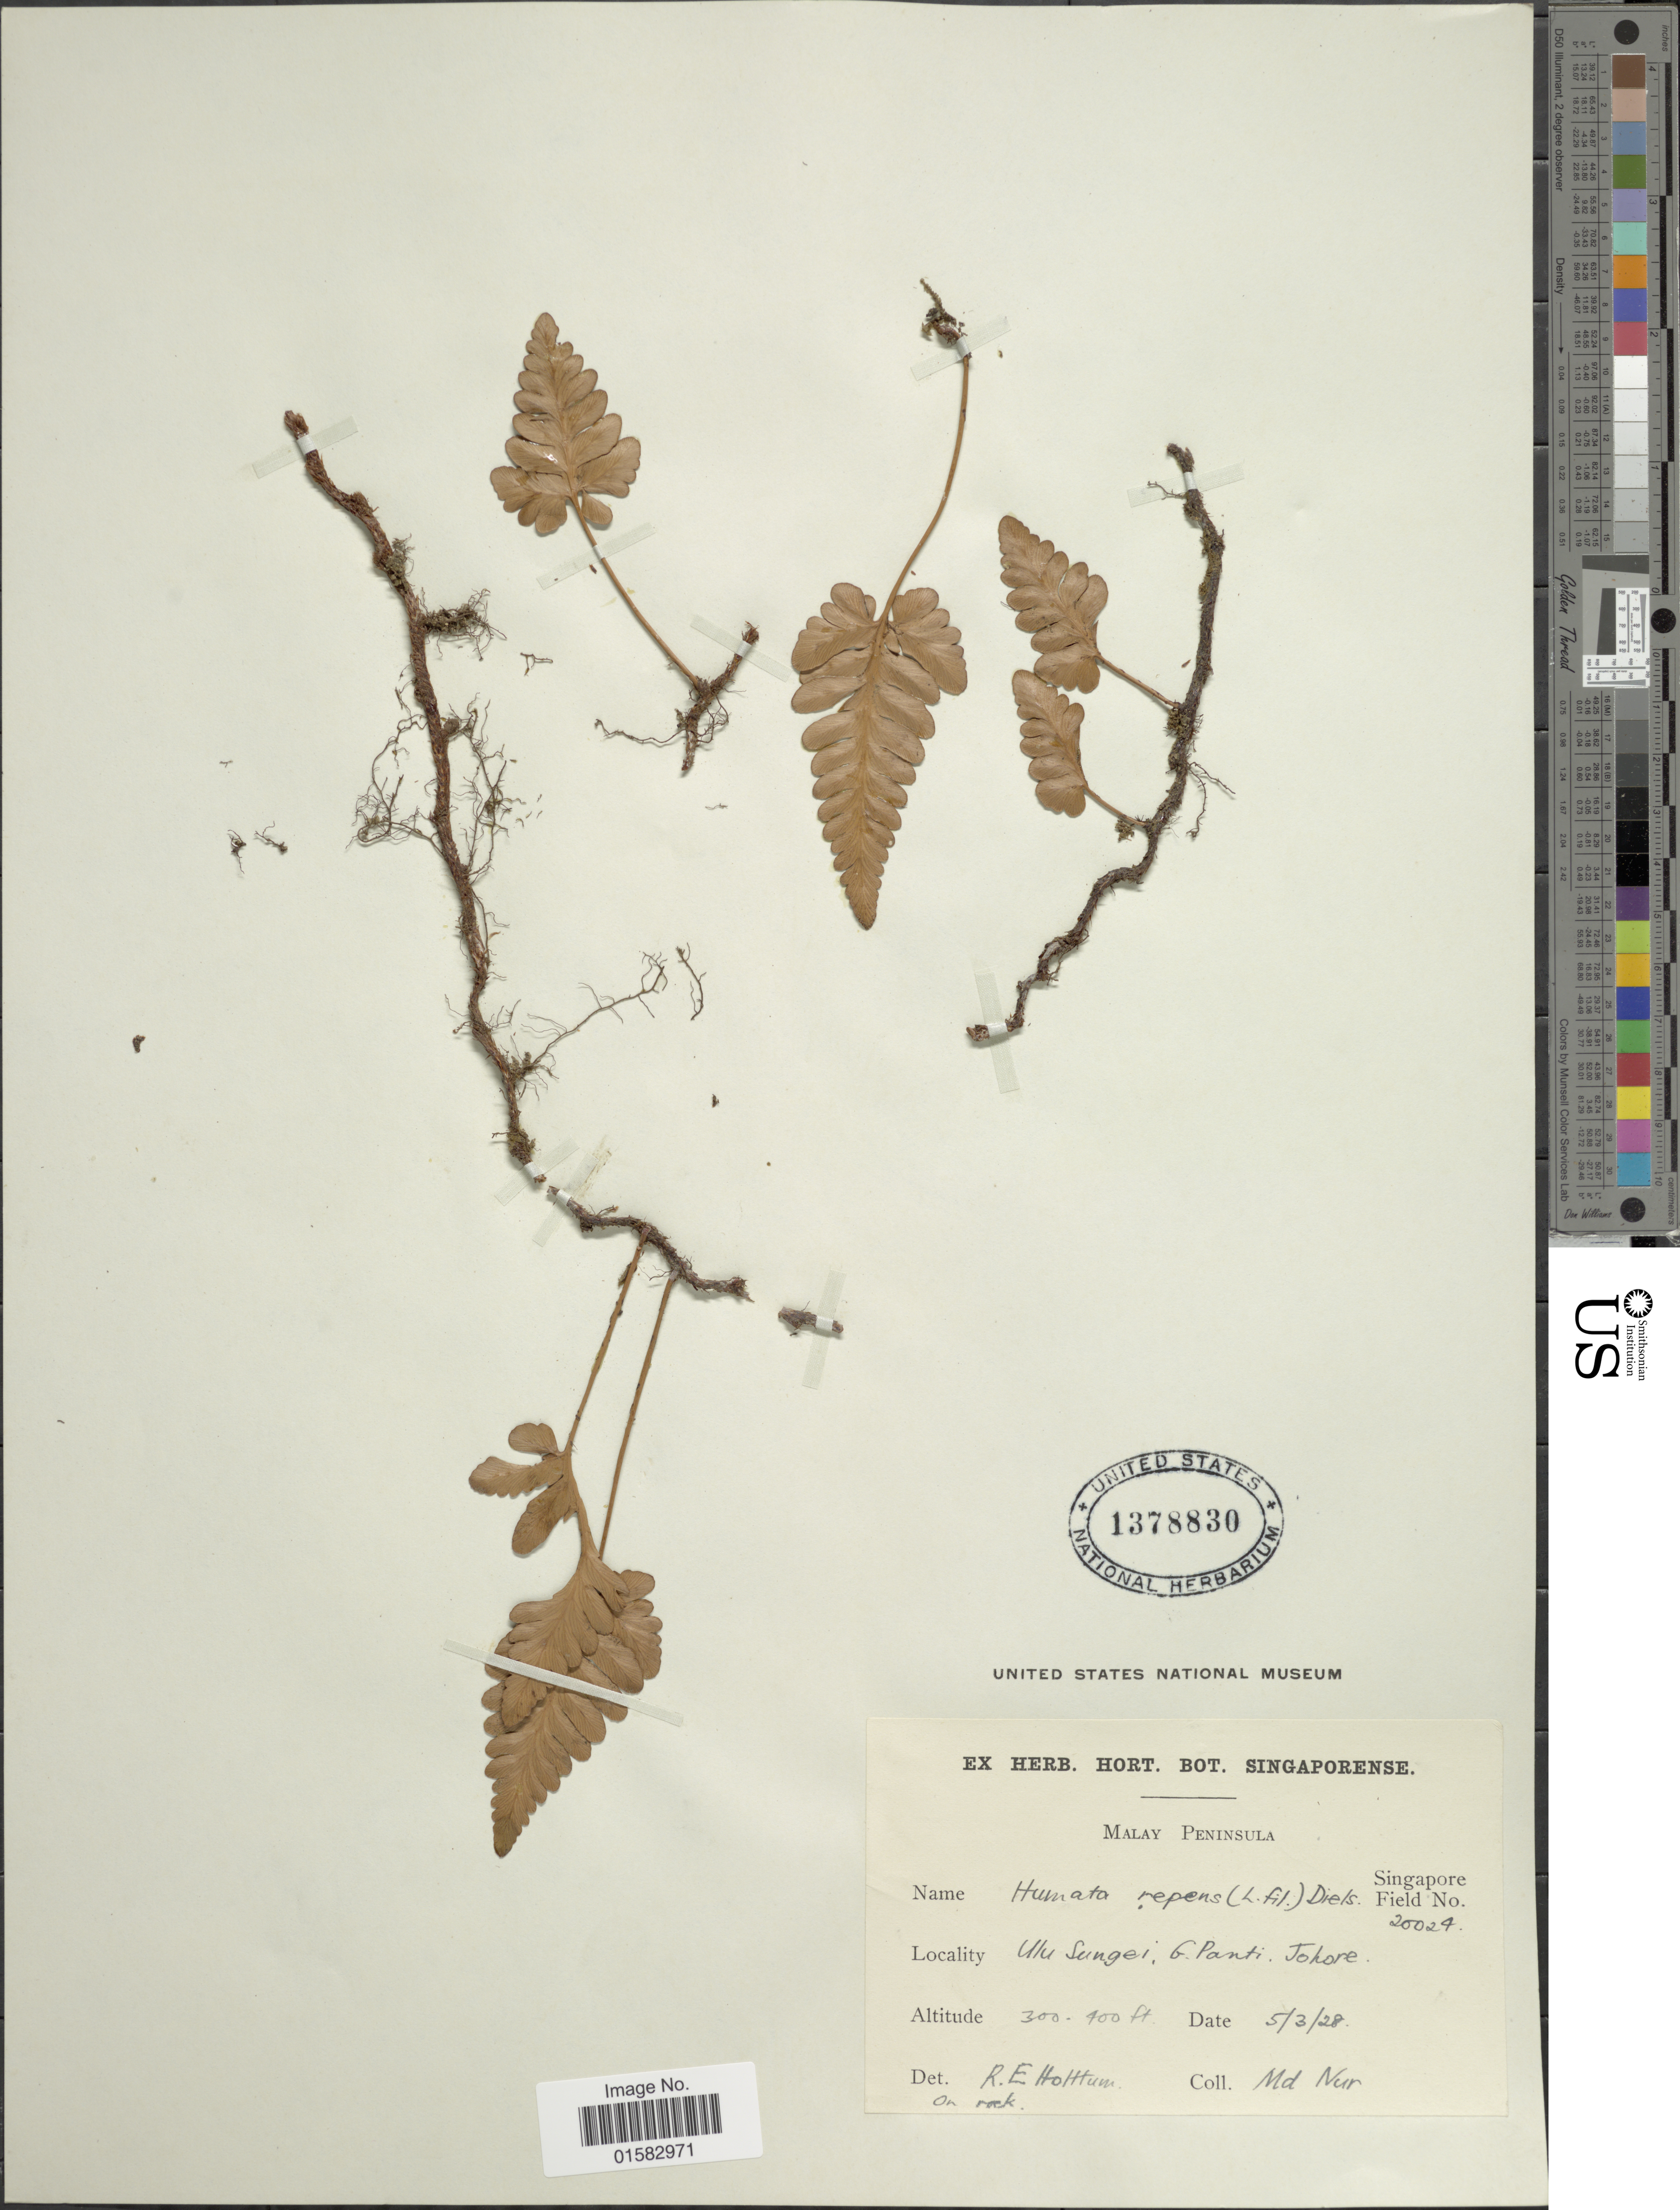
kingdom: Plantae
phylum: Tracheophyta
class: Polypodiopsida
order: Polypodiales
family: Davalliaceae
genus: Davallia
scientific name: Davallia repens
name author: (L. f.) Kuhn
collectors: M. Nur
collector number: Singapore Field 20024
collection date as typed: Transcribed d/m/y: 5/3/28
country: Malaysia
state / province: Johor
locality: Malay Peninsula, Ulu Sungei, G. Panti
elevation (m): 91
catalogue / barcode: US 1378830